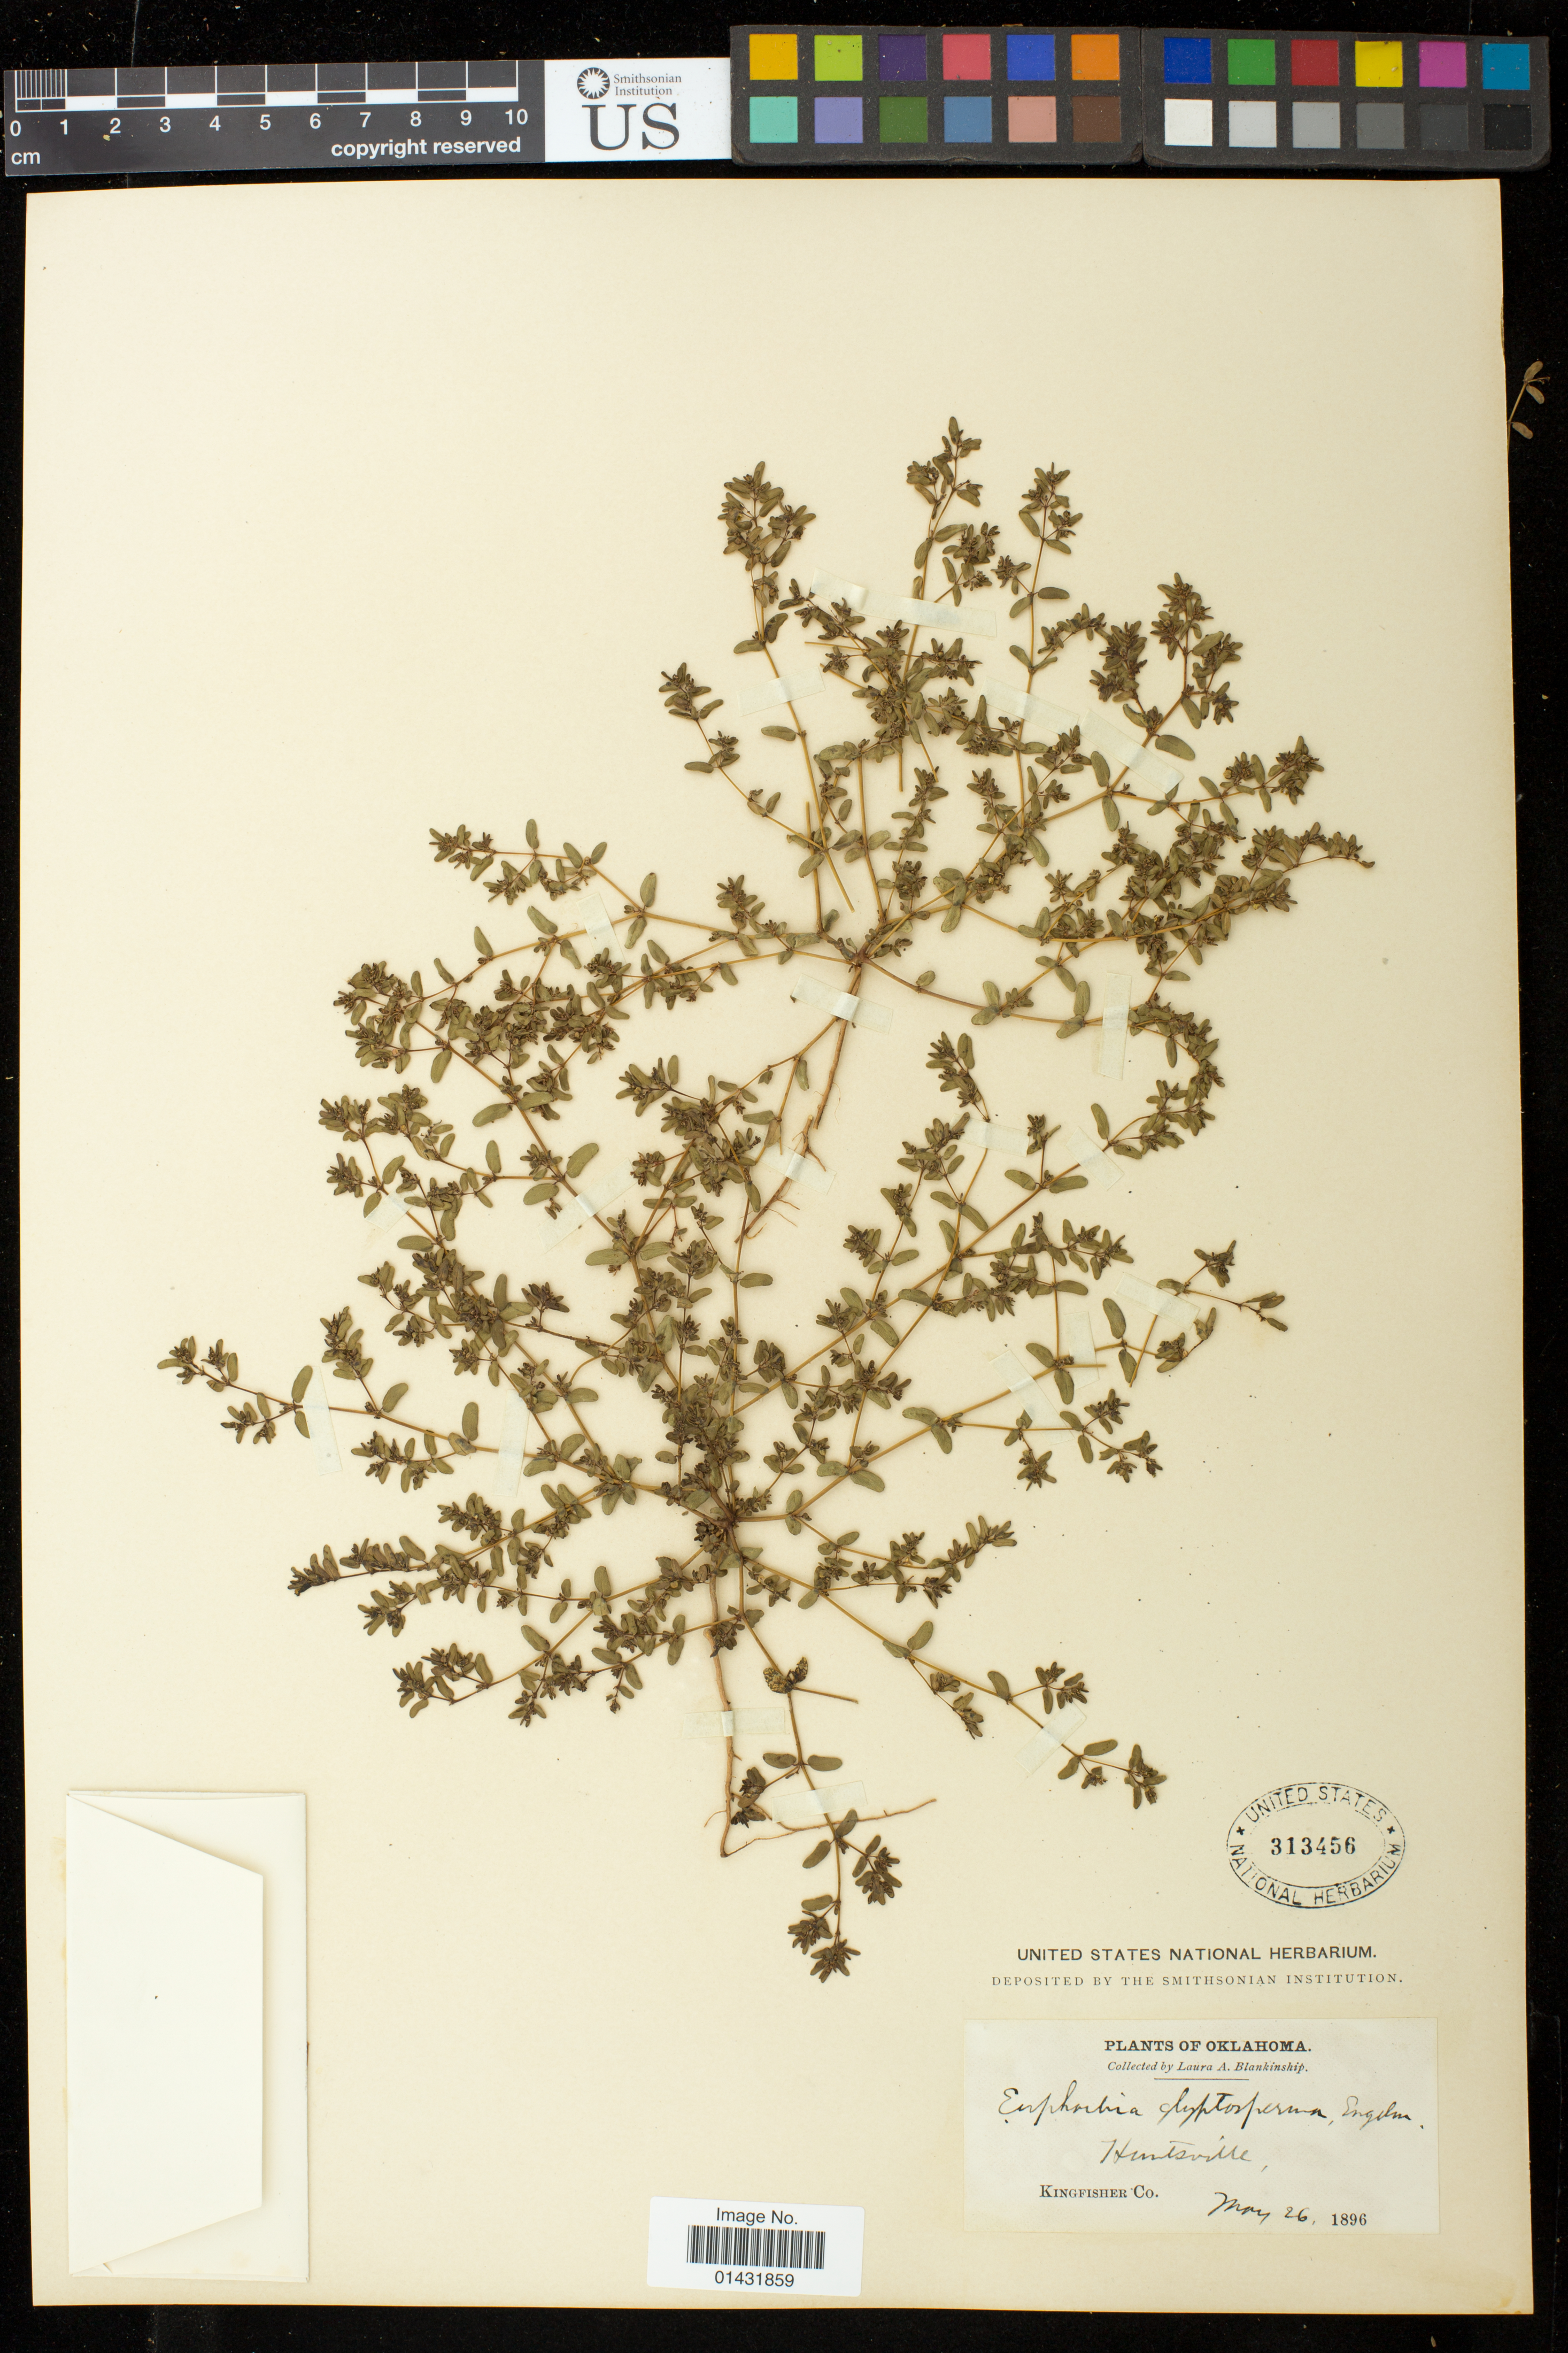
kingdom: Plantae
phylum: Tracheophyta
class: Magnoliopsida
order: Malpighiales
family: Euphorbiaceae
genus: Euphorbia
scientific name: Euphorbia glyptosperma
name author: Engelm.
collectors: L. A. Blankinship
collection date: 1896-05-26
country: United States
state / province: Oklahoma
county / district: Kingfisher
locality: Huntsville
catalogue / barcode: US 313456